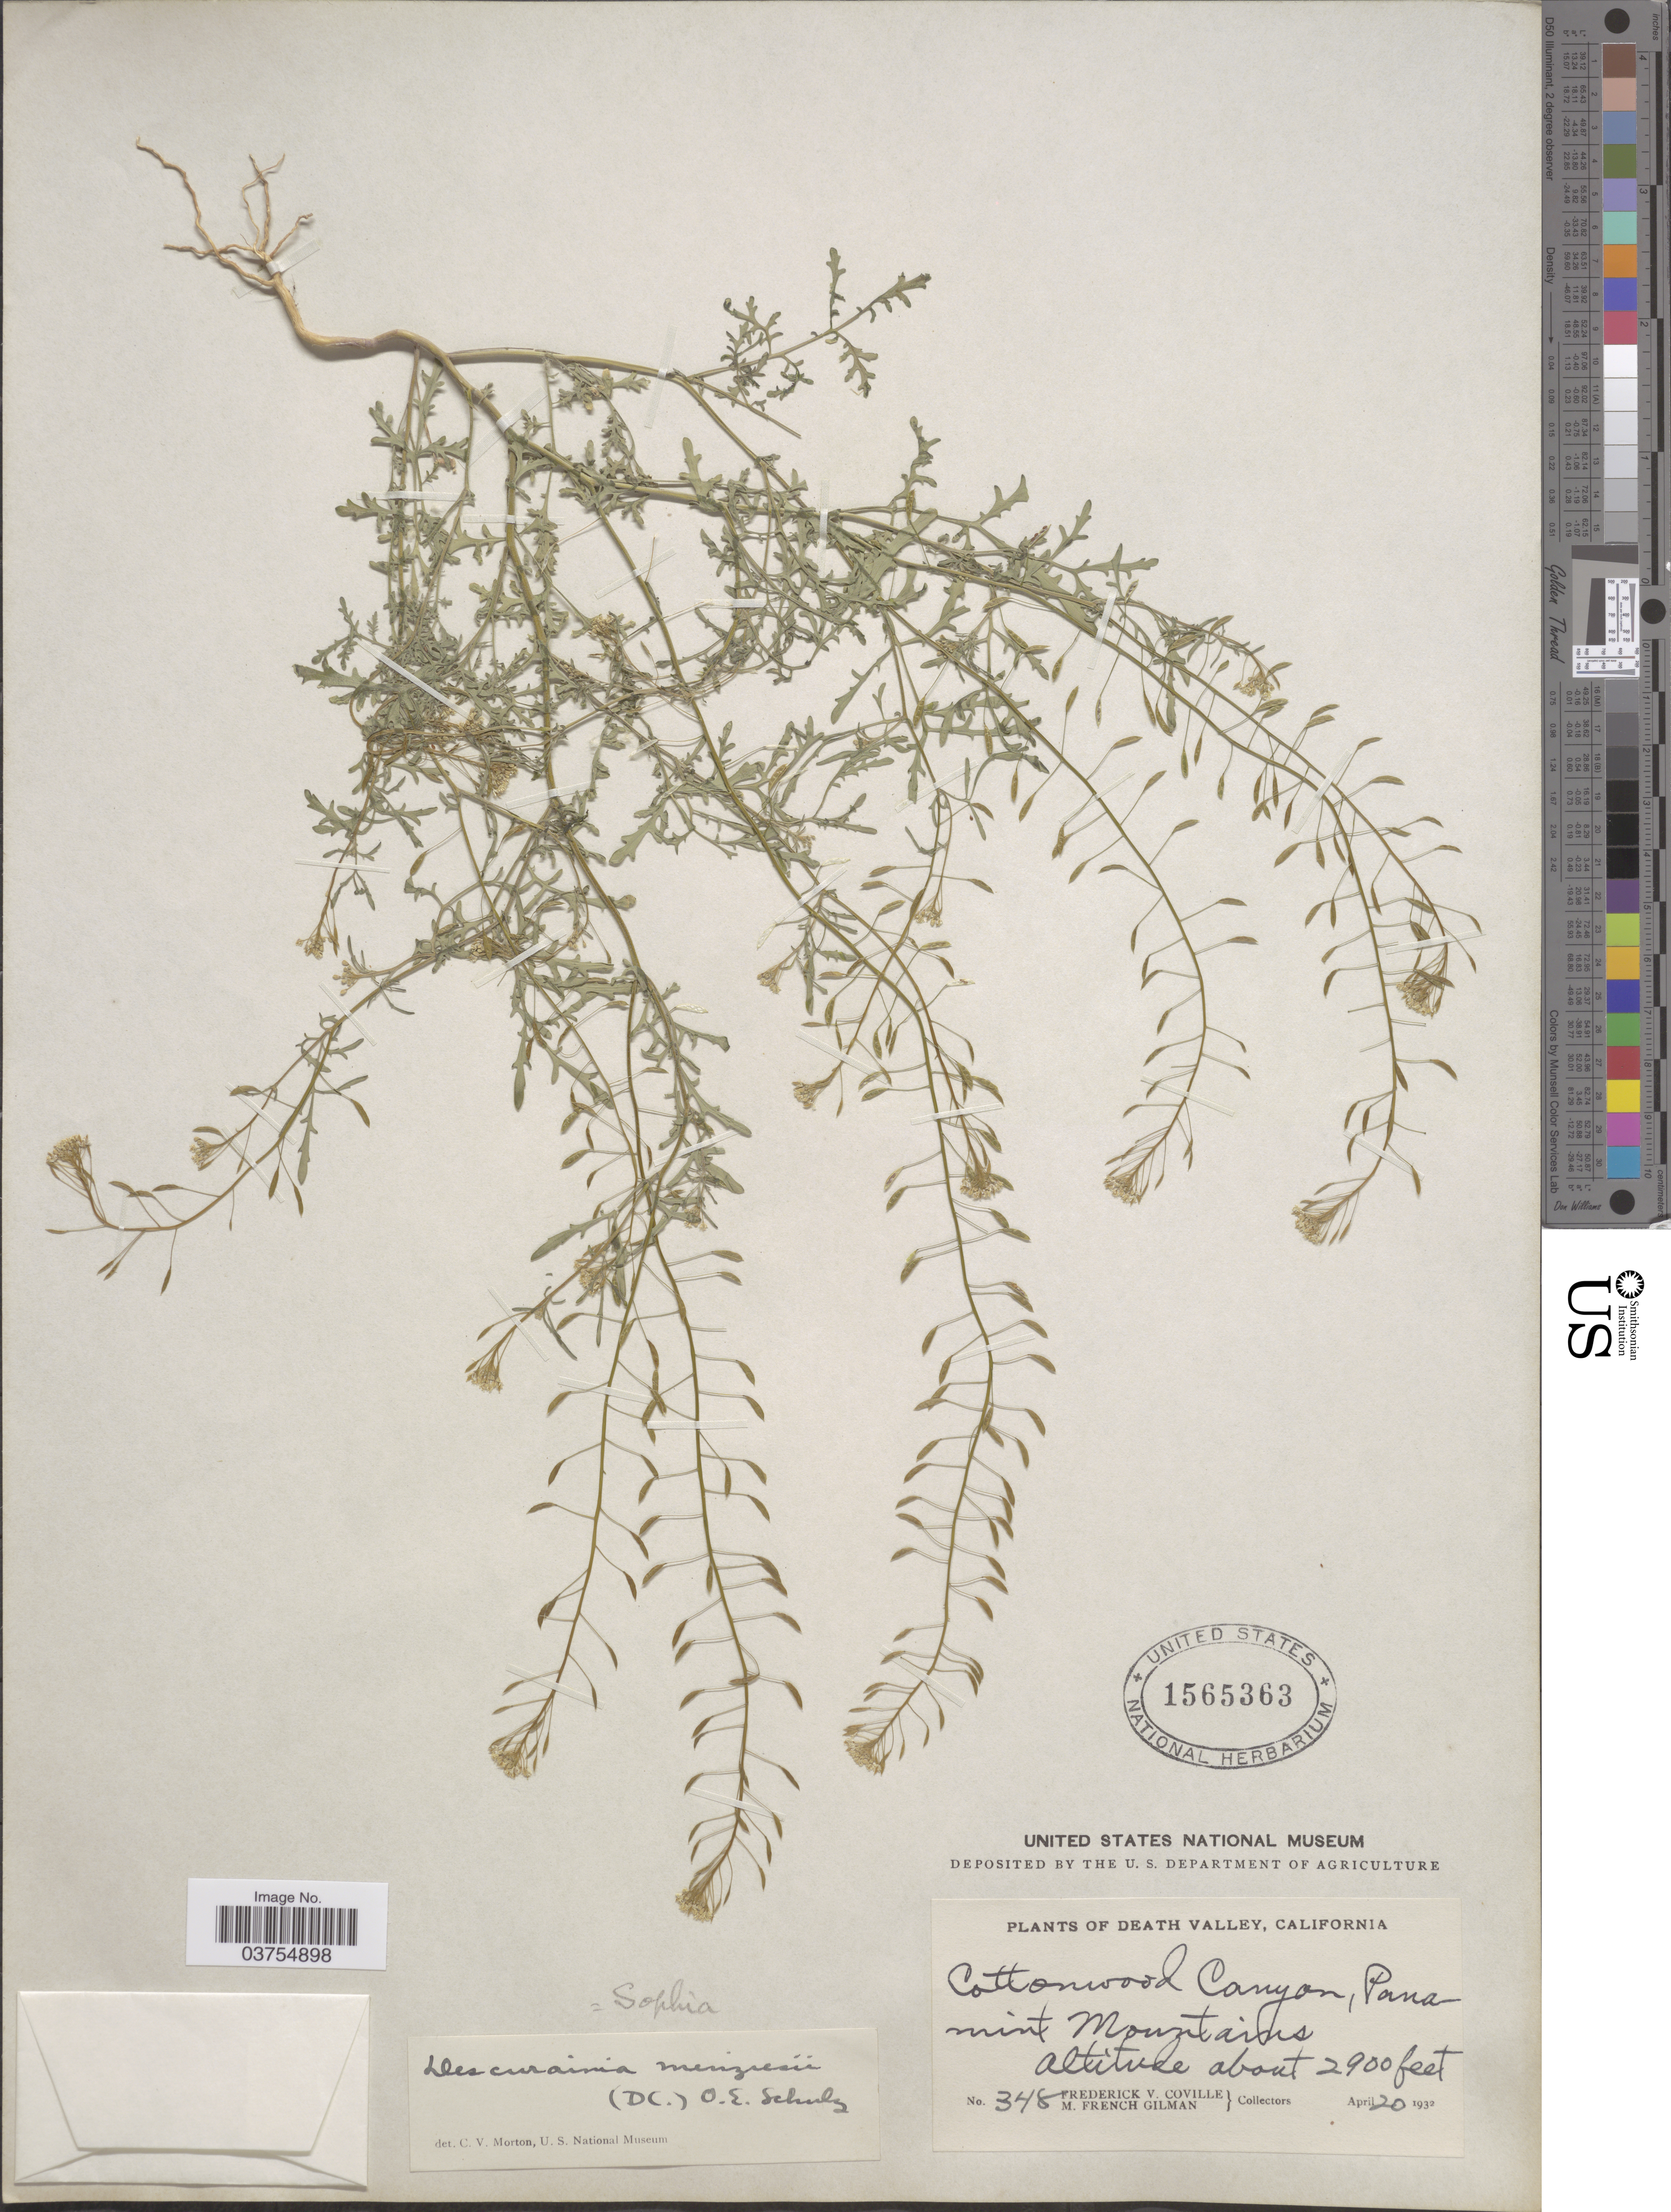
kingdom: Plantae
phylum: Tracheophyta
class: Magnoliopsida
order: Brassicales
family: Brassicaceae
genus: Descurainia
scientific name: Descurainia pinnata subsp. menziesii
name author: (DC.) Detling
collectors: F. V. Coville & M. F. Gilman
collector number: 348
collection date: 1932-04-20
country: United States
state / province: California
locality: Death Valley. Cottonwood Canyon, Panamint Mountains.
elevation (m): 884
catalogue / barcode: US 1565363